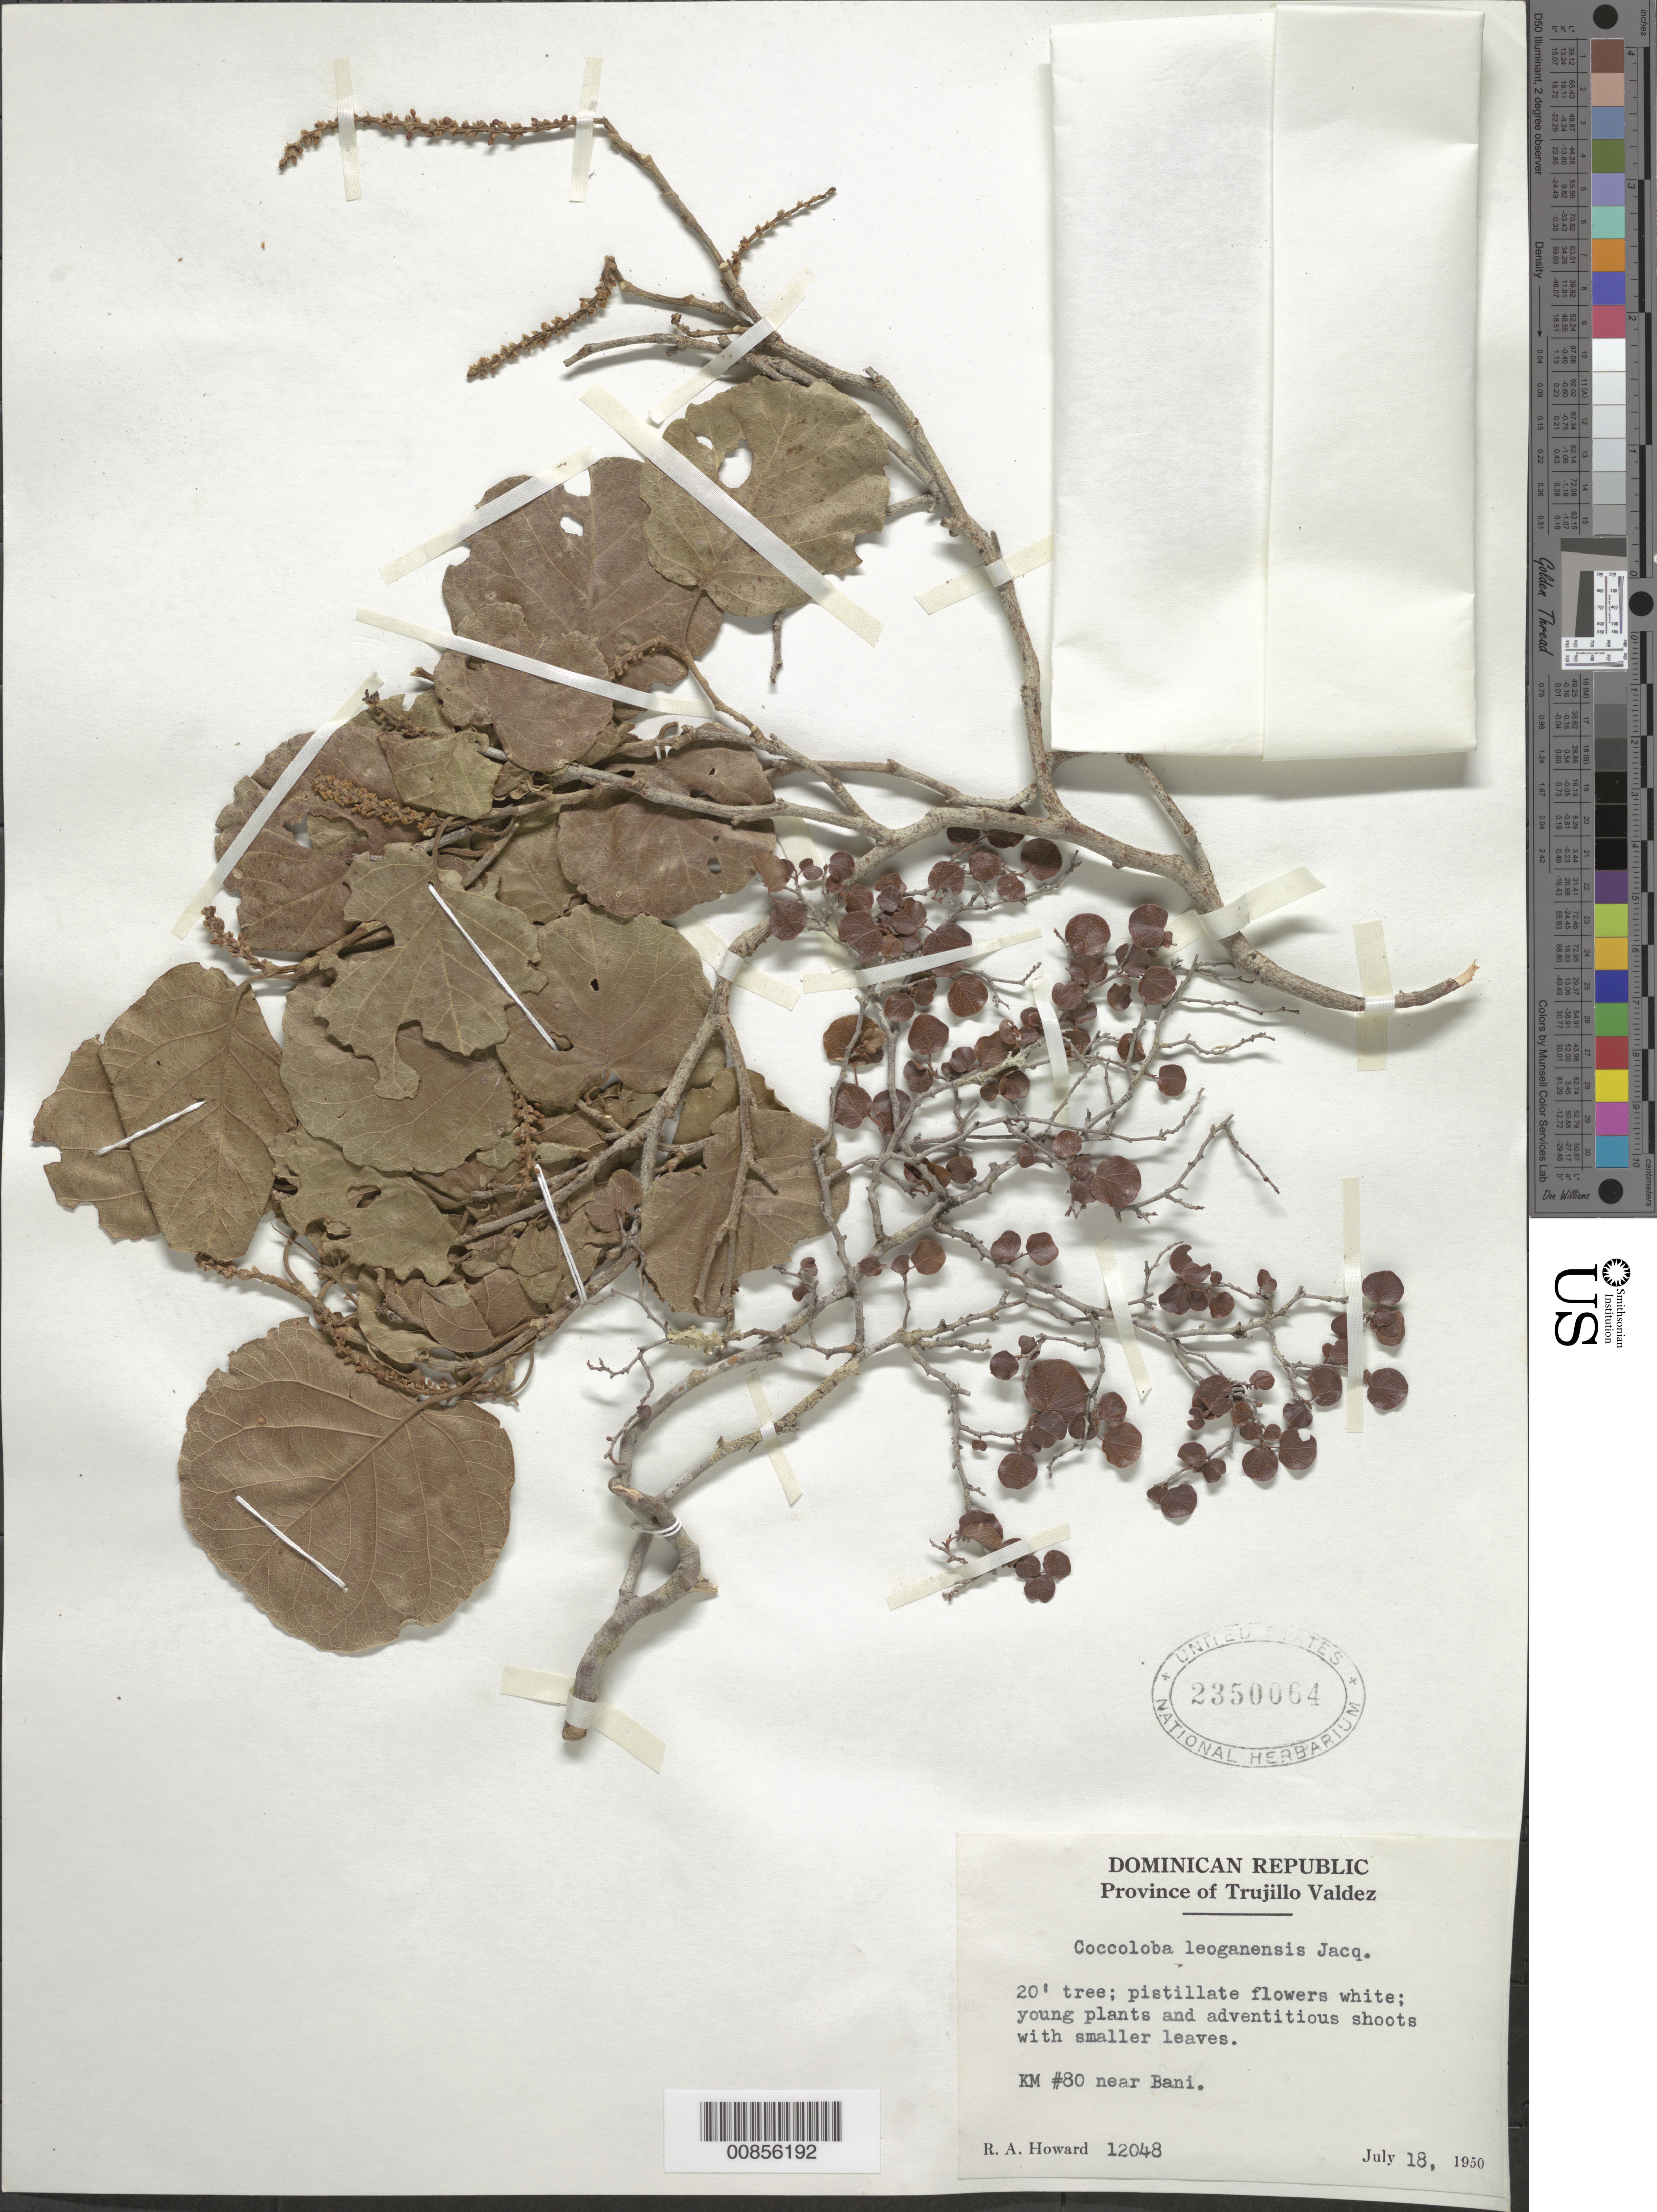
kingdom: Plantae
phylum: Tracheophyta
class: Magnoliopsida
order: Caryophyllales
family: Polygonaceae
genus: Coccoloba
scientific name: Coccoloba leoganensis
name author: Jacq.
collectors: R. A. Howard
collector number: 12048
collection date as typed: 18 Jul 1950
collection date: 1950-07-18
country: Dominican Republic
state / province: Peravia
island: Hispaniola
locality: Province of Trujillo Valdez (obsolete). Km #80 near Bani.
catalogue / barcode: US 2350064